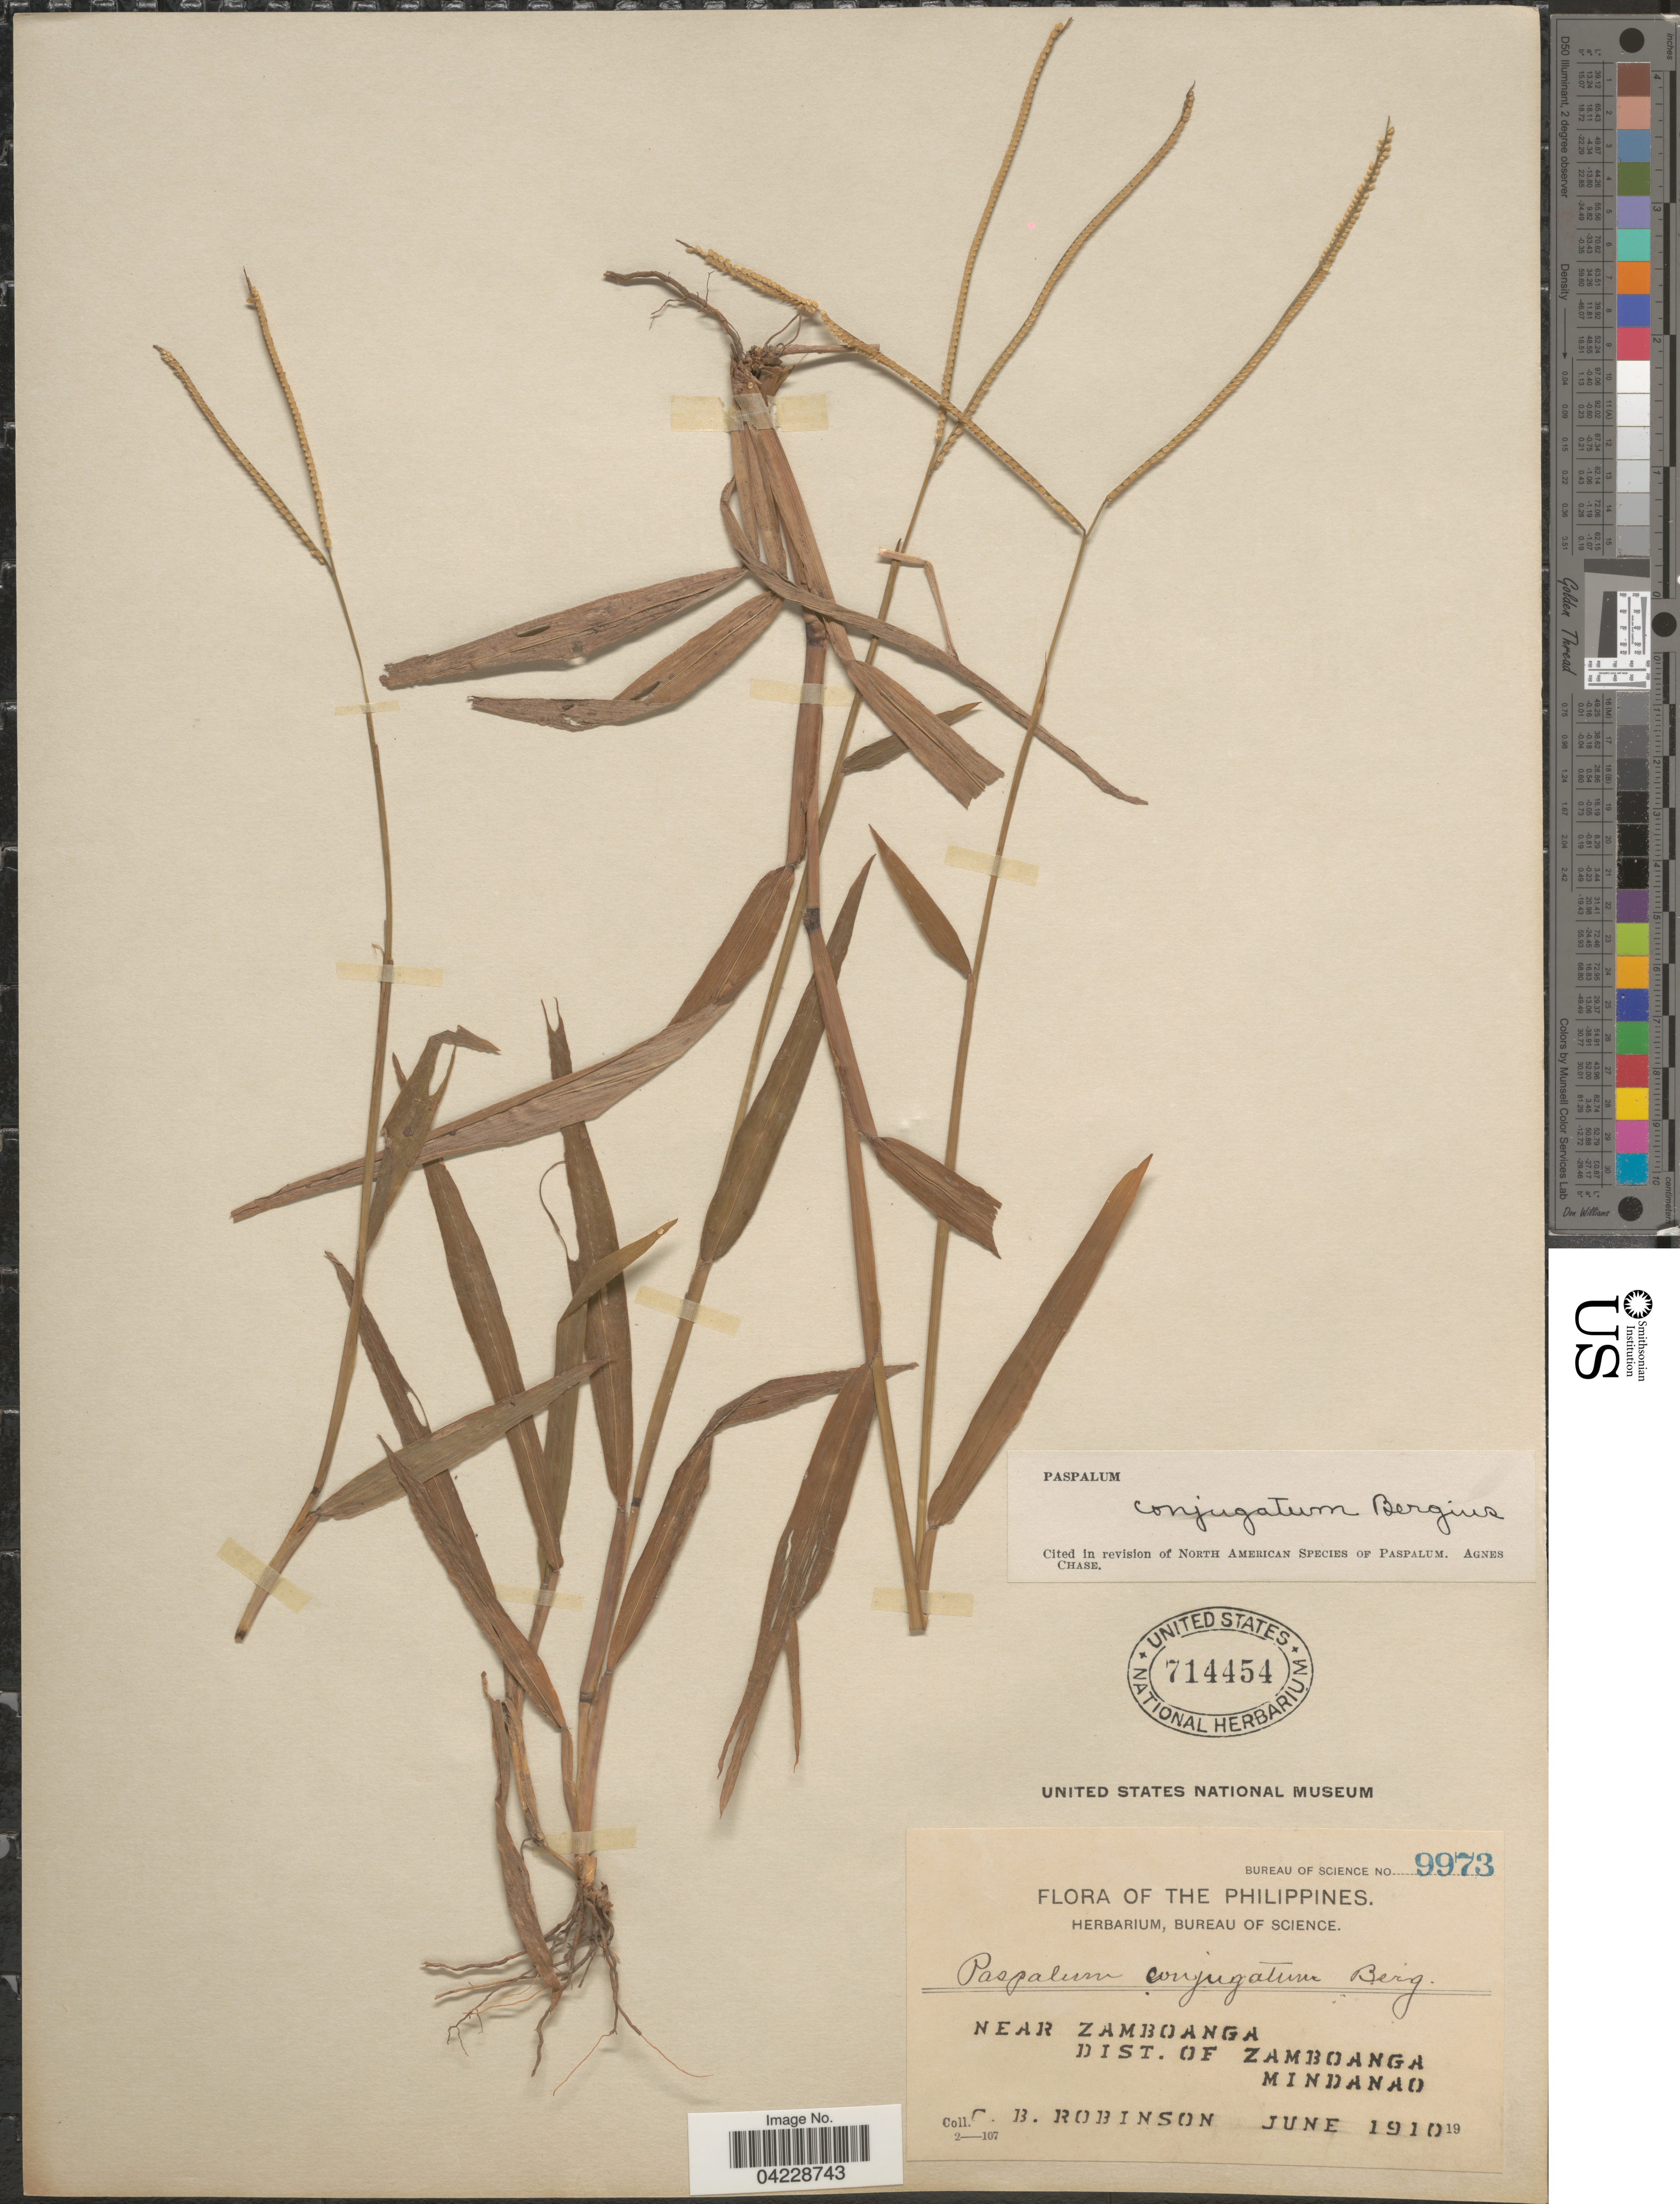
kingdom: Plantae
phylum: Tracheophyta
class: Liliopsida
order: Poales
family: Poaceae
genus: Paspalum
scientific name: Paspalum conjugatum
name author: P.J. Bergius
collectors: C. Robinson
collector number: Bureau of Science 9973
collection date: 1910-06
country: Philippines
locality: Near Zamboanga. Dist. of Zamboanga, Mindanao.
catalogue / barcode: US 714454